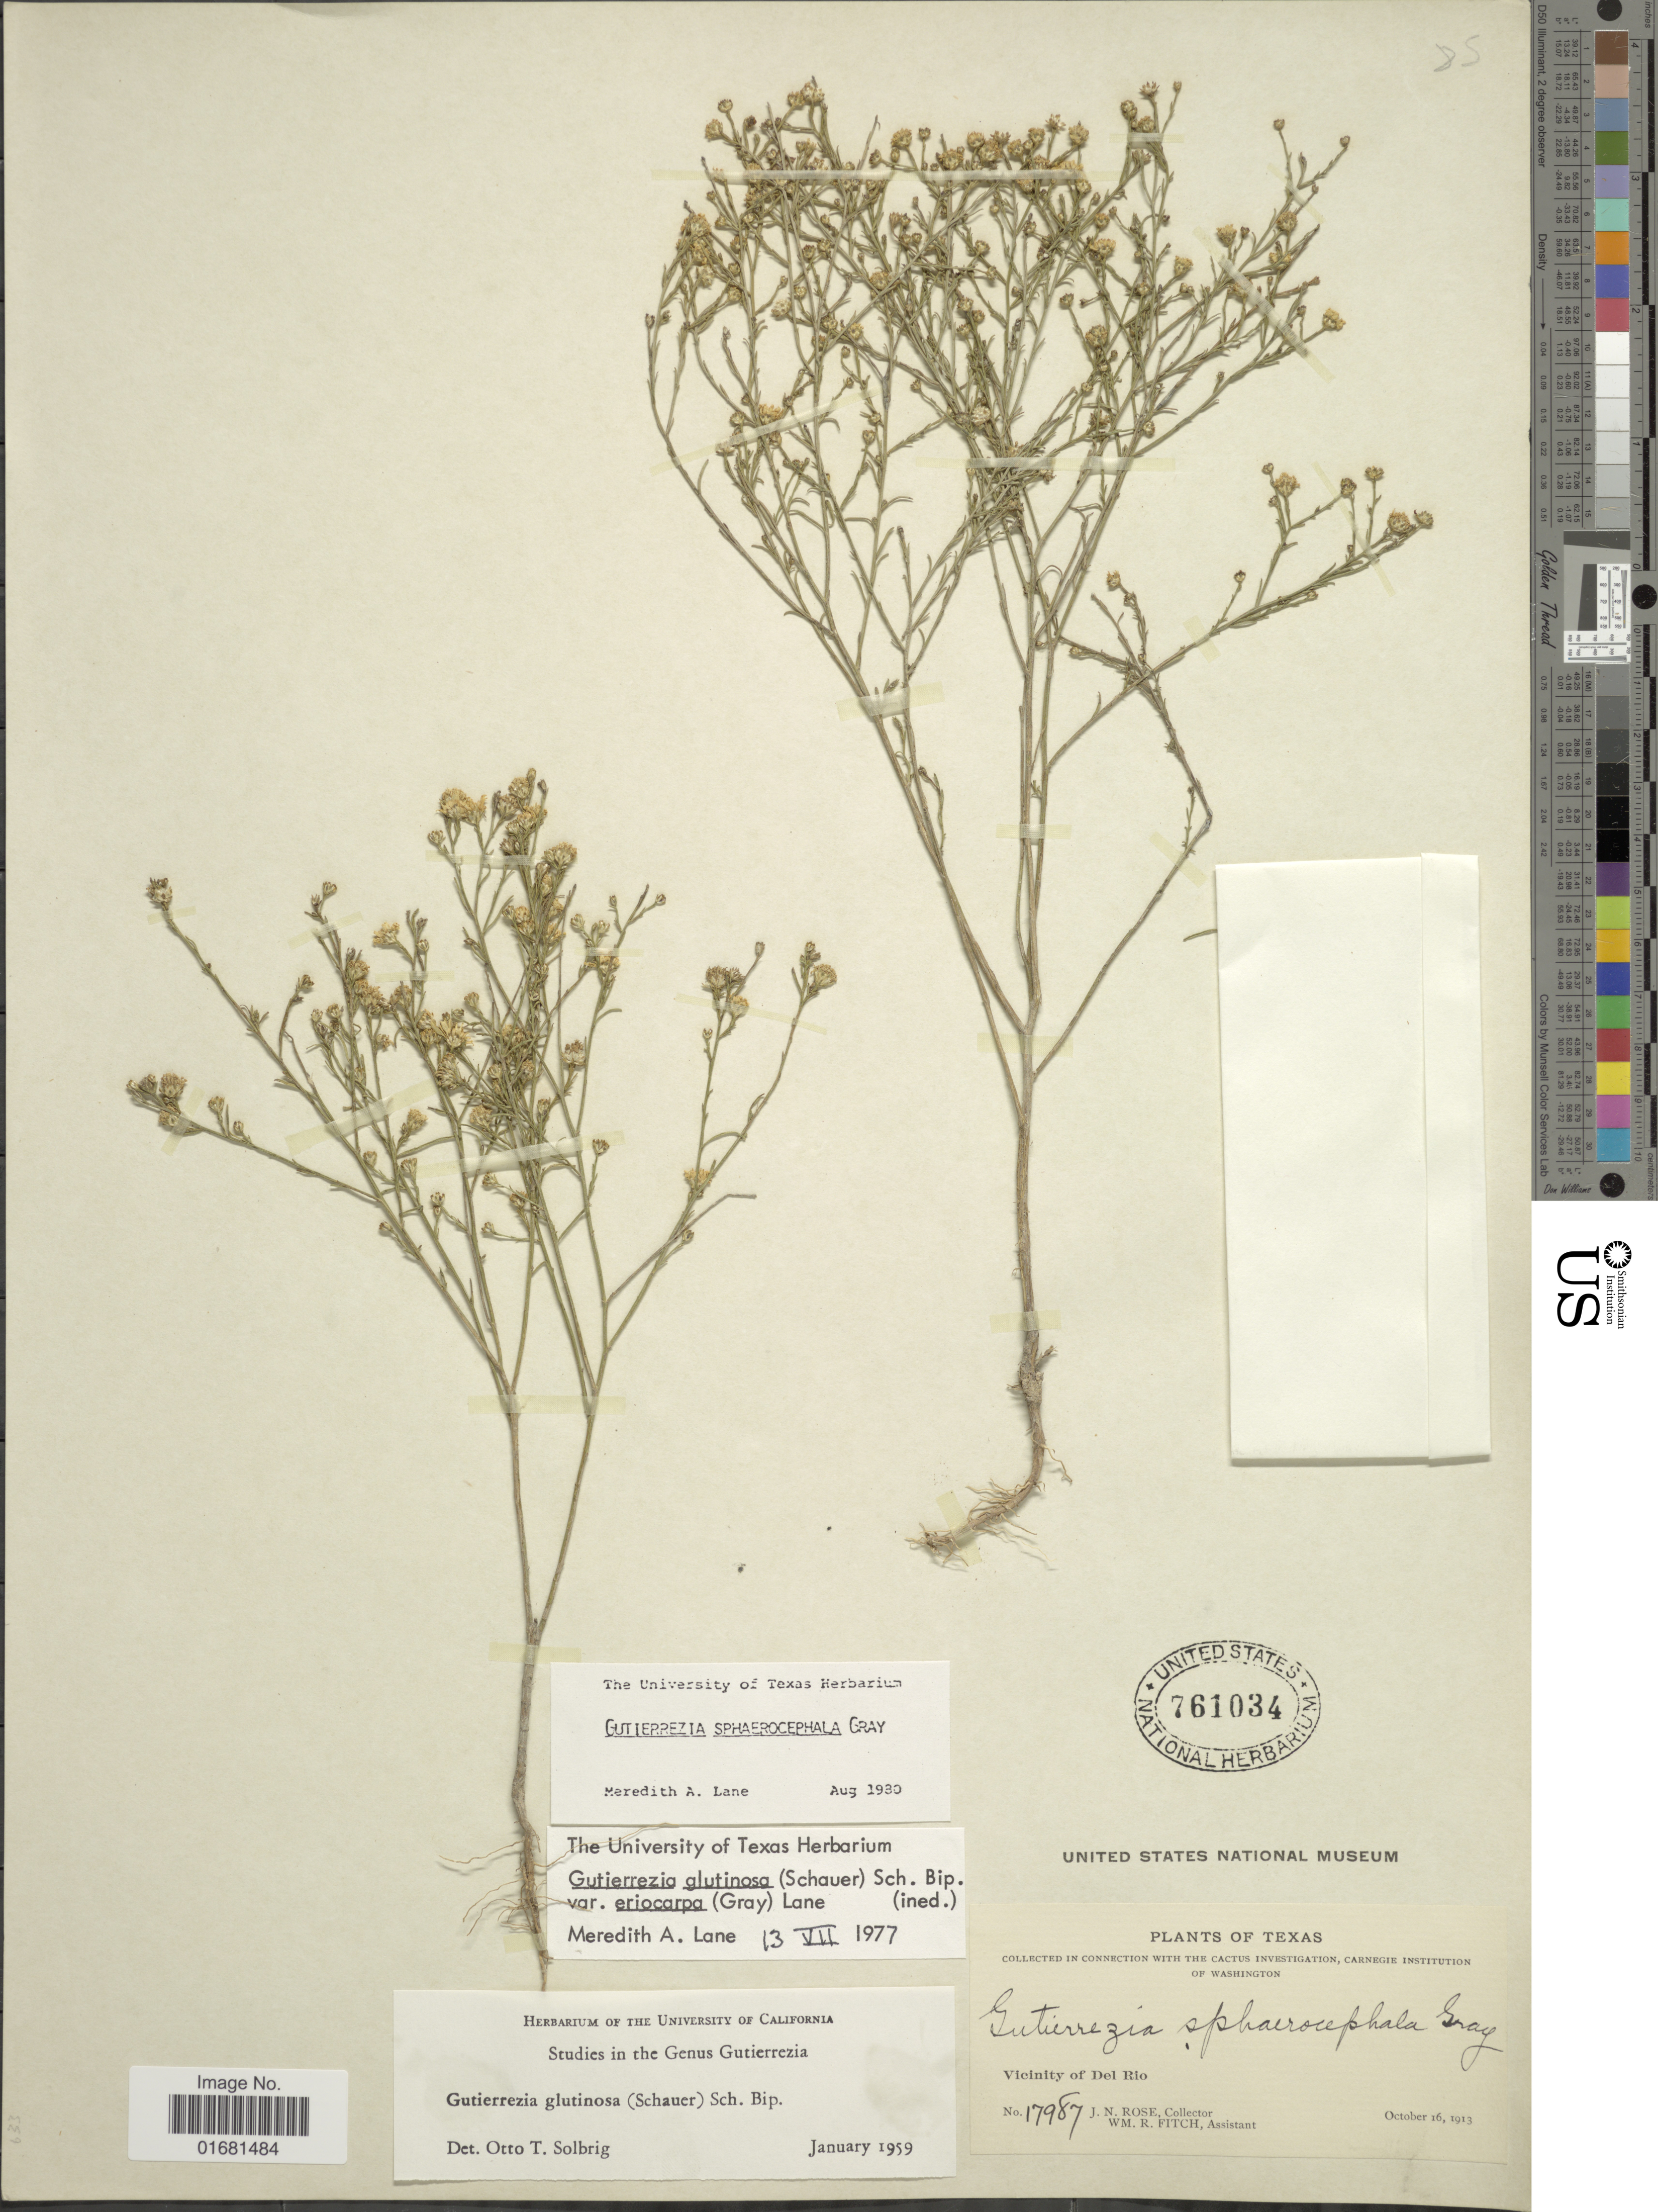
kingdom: Plantae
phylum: Tracheophyta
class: Magnoliopsida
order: Asterales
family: Asteraceae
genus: Gutierrezia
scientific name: Gutierrezia sphaerocephala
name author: A. Gray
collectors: J. N. Rose & W. R. Fitch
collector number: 17987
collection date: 1913-10-16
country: United States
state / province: Texas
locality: Texas. Vicinity of Del Rio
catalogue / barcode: US 761034